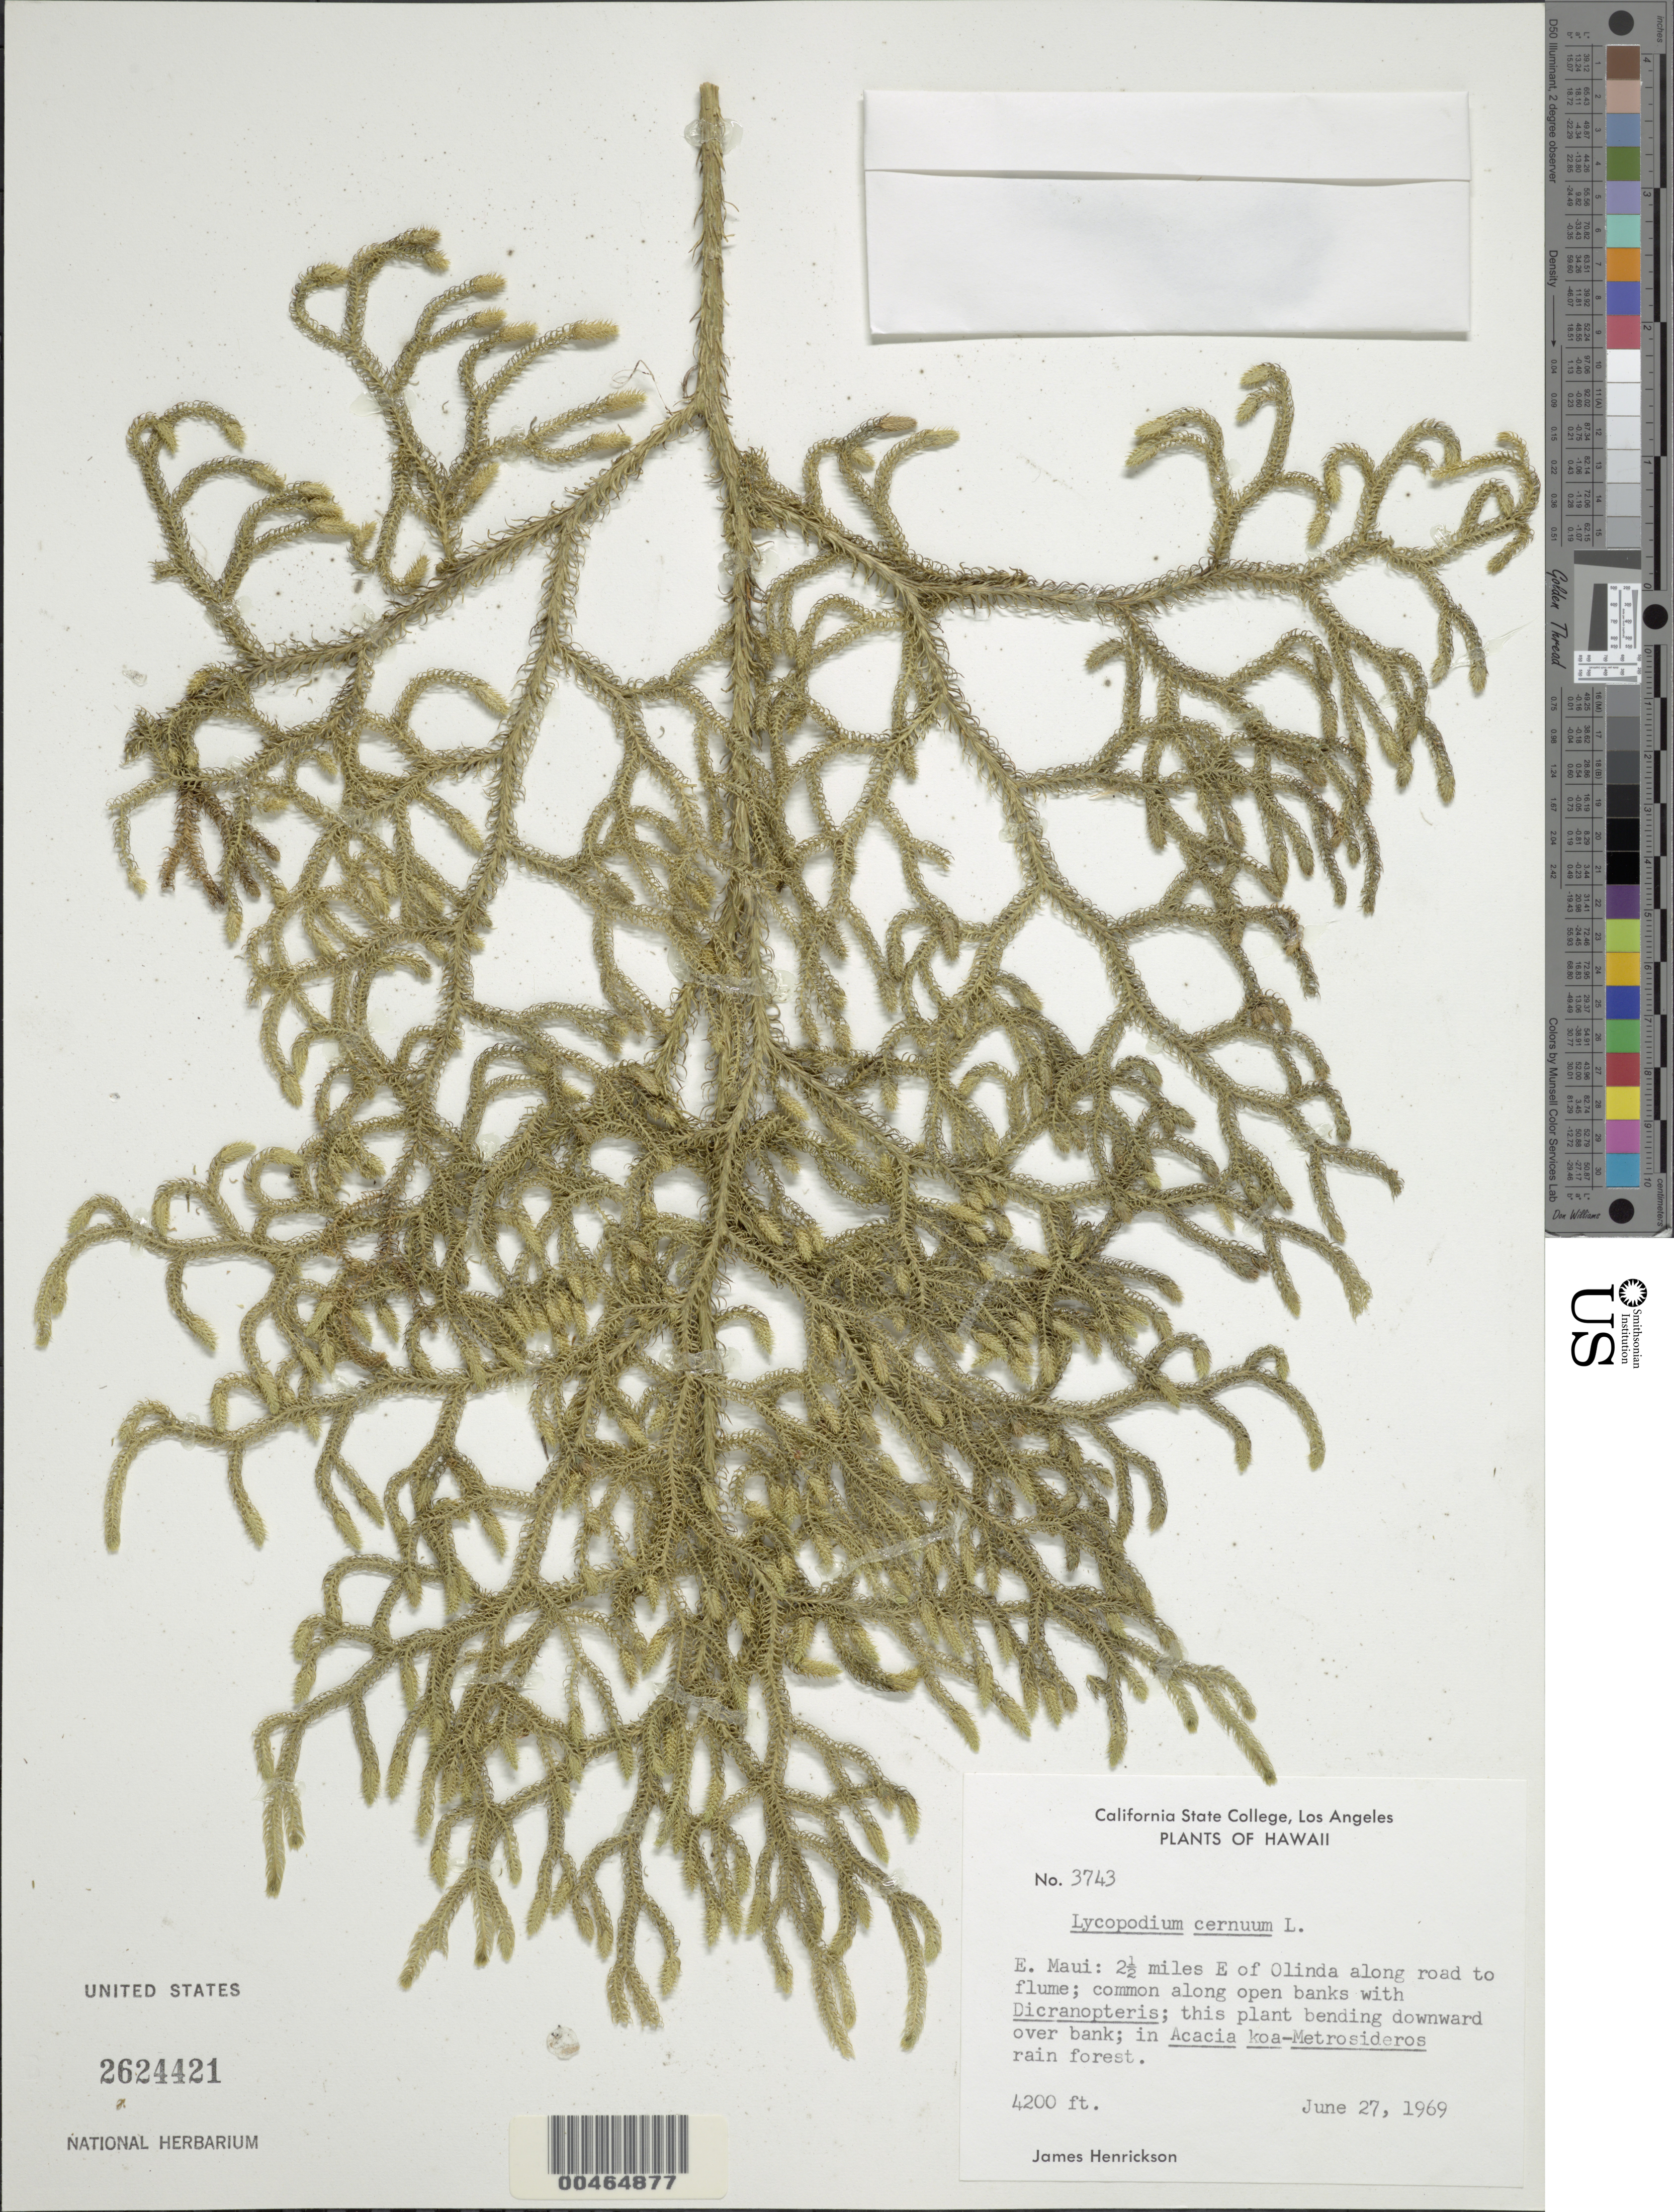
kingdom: Plantae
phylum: Tracheophyta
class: Lycopodiopsida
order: Lycopodiales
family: Lycopodiaceae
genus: Palhinhaea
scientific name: Palhinhaea cernua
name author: (L.) Vasc. & Franco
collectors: J. S. Henrickson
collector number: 3743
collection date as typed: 27 Jun 1969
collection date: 1969-06-27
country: United States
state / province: Hawaii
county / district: Maui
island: Maui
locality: Maui, E Maui, 2.5 mi E of Olinda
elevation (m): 1280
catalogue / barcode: US 2624421